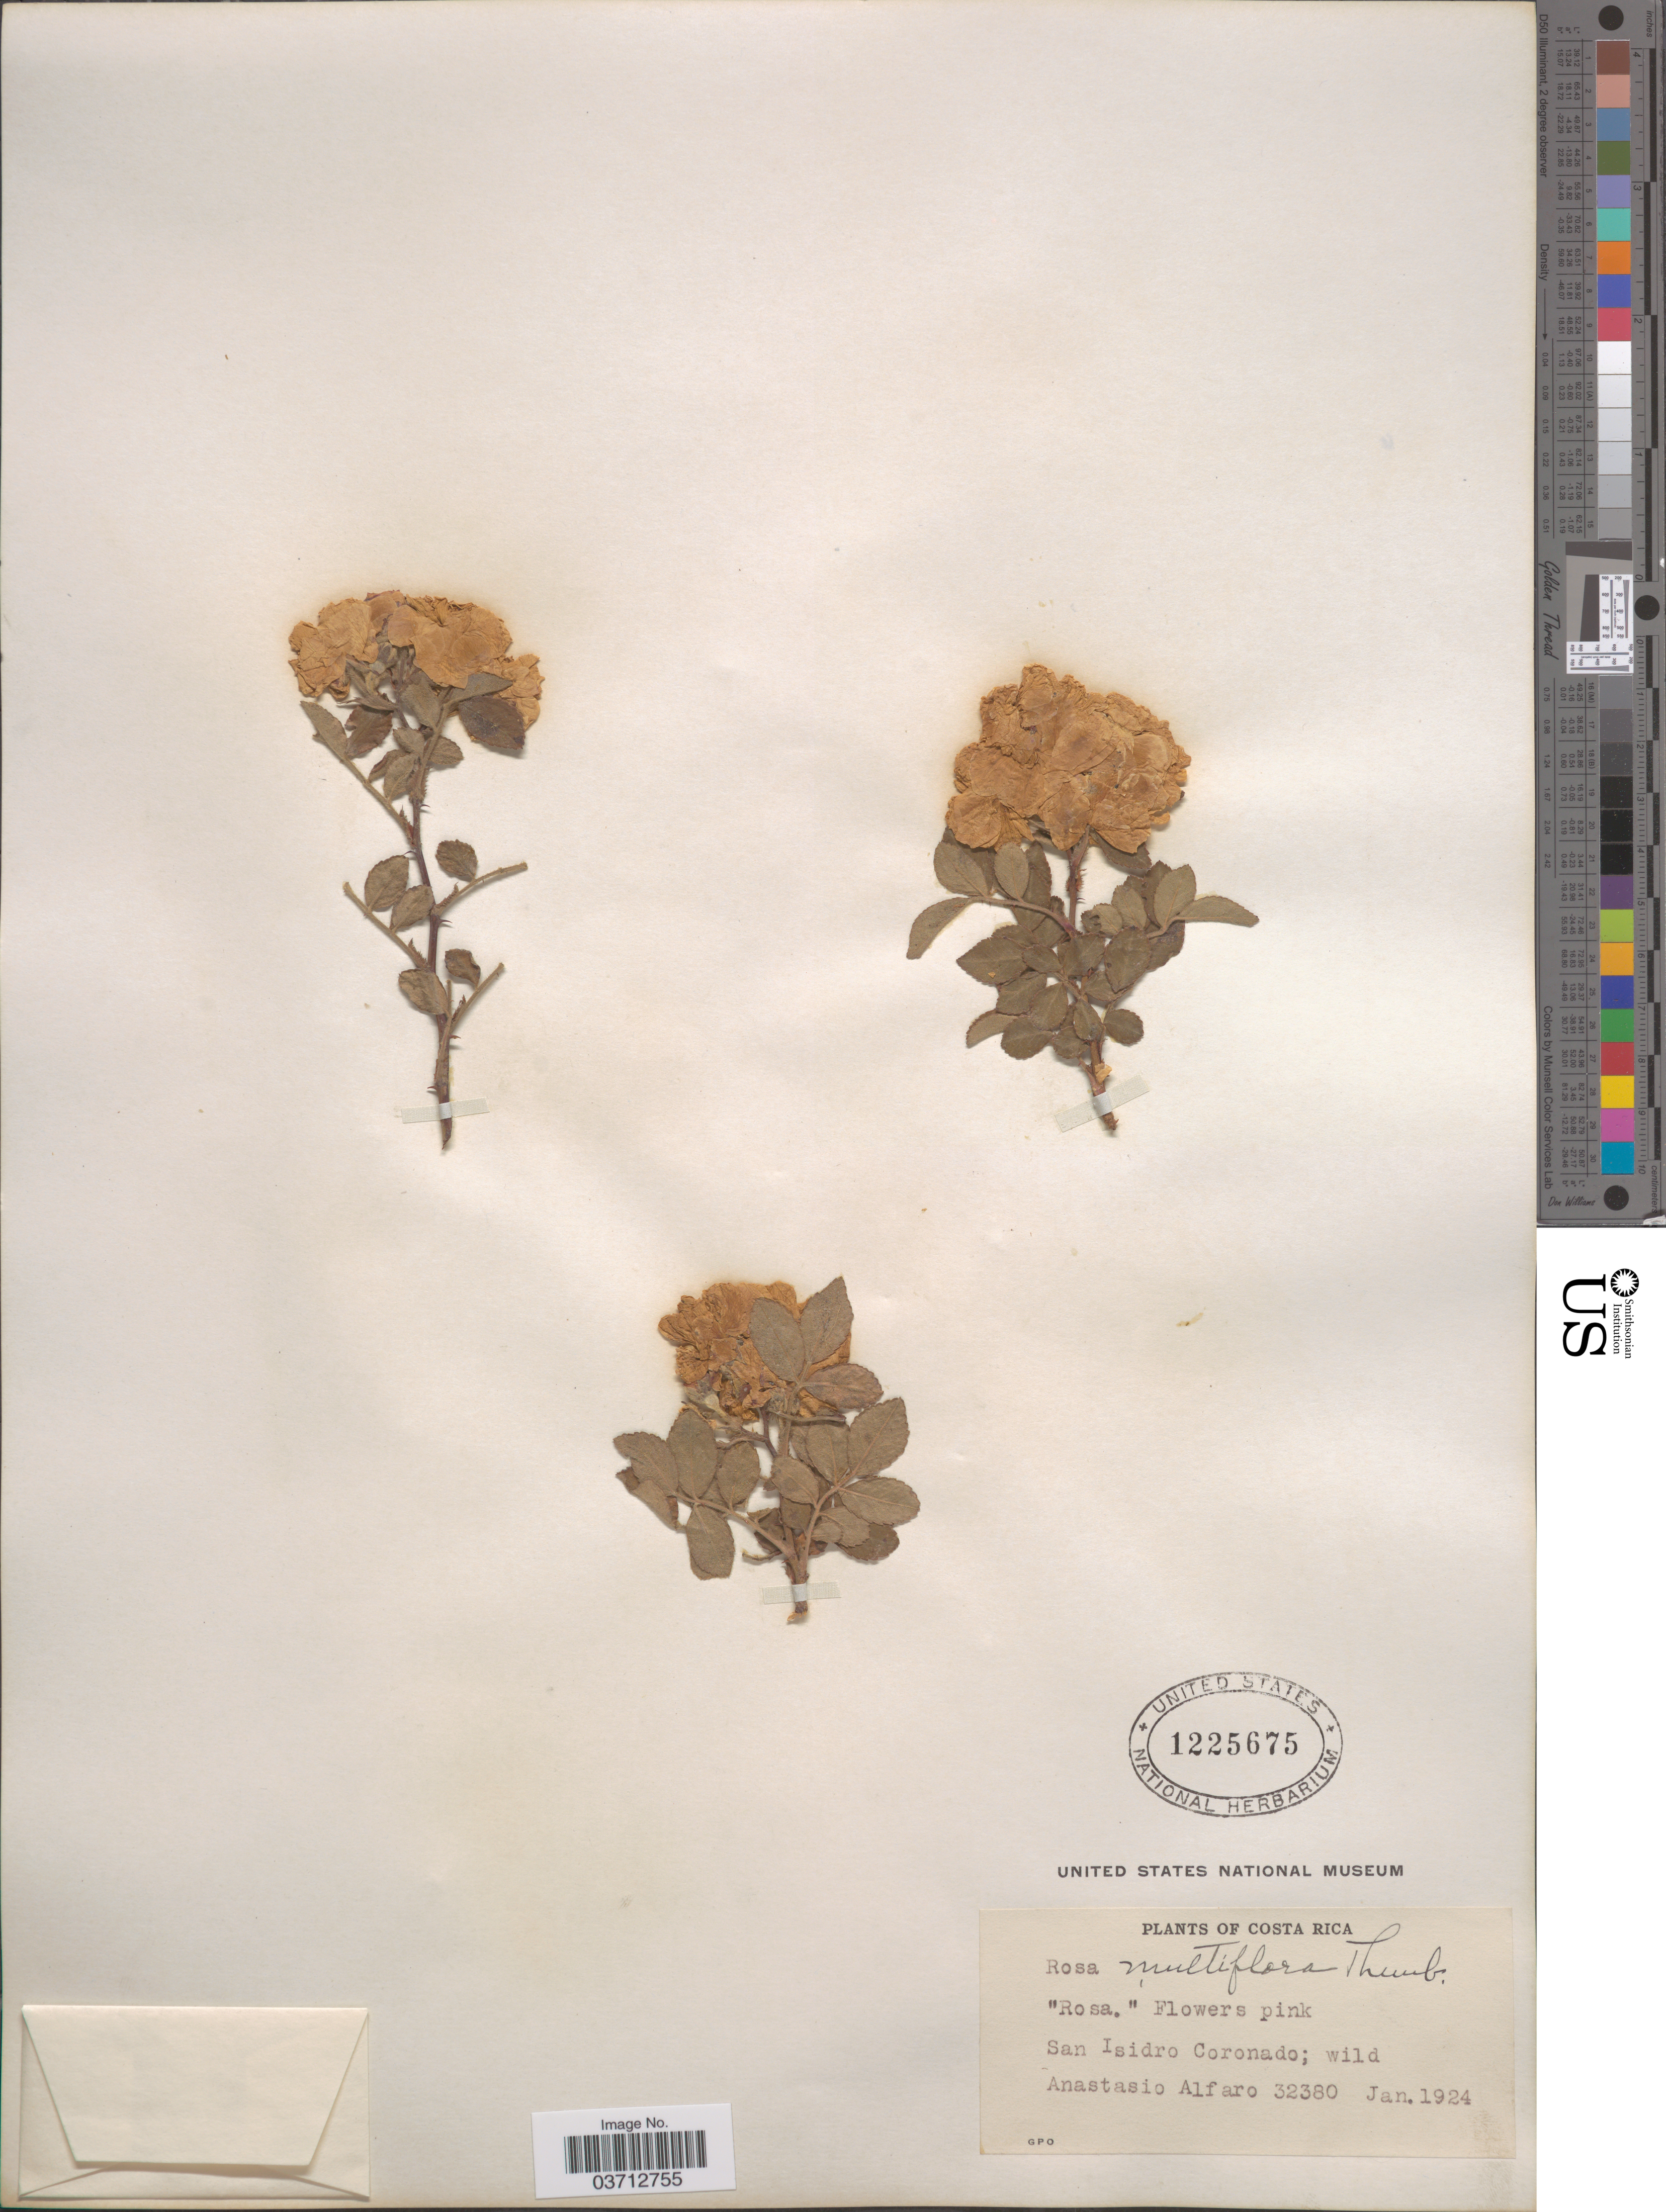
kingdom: Plantae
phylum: Tracheophyta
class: Magnoliopsida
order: Rosales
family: Rosaceae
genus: Rosa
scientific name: Rosa multiflora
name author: Thunb.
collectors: A. Alfaro Gonzalez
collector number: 32380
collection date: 1924-01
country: Costa Rica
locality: San Isidro Coronado.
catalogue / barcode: US 1225675